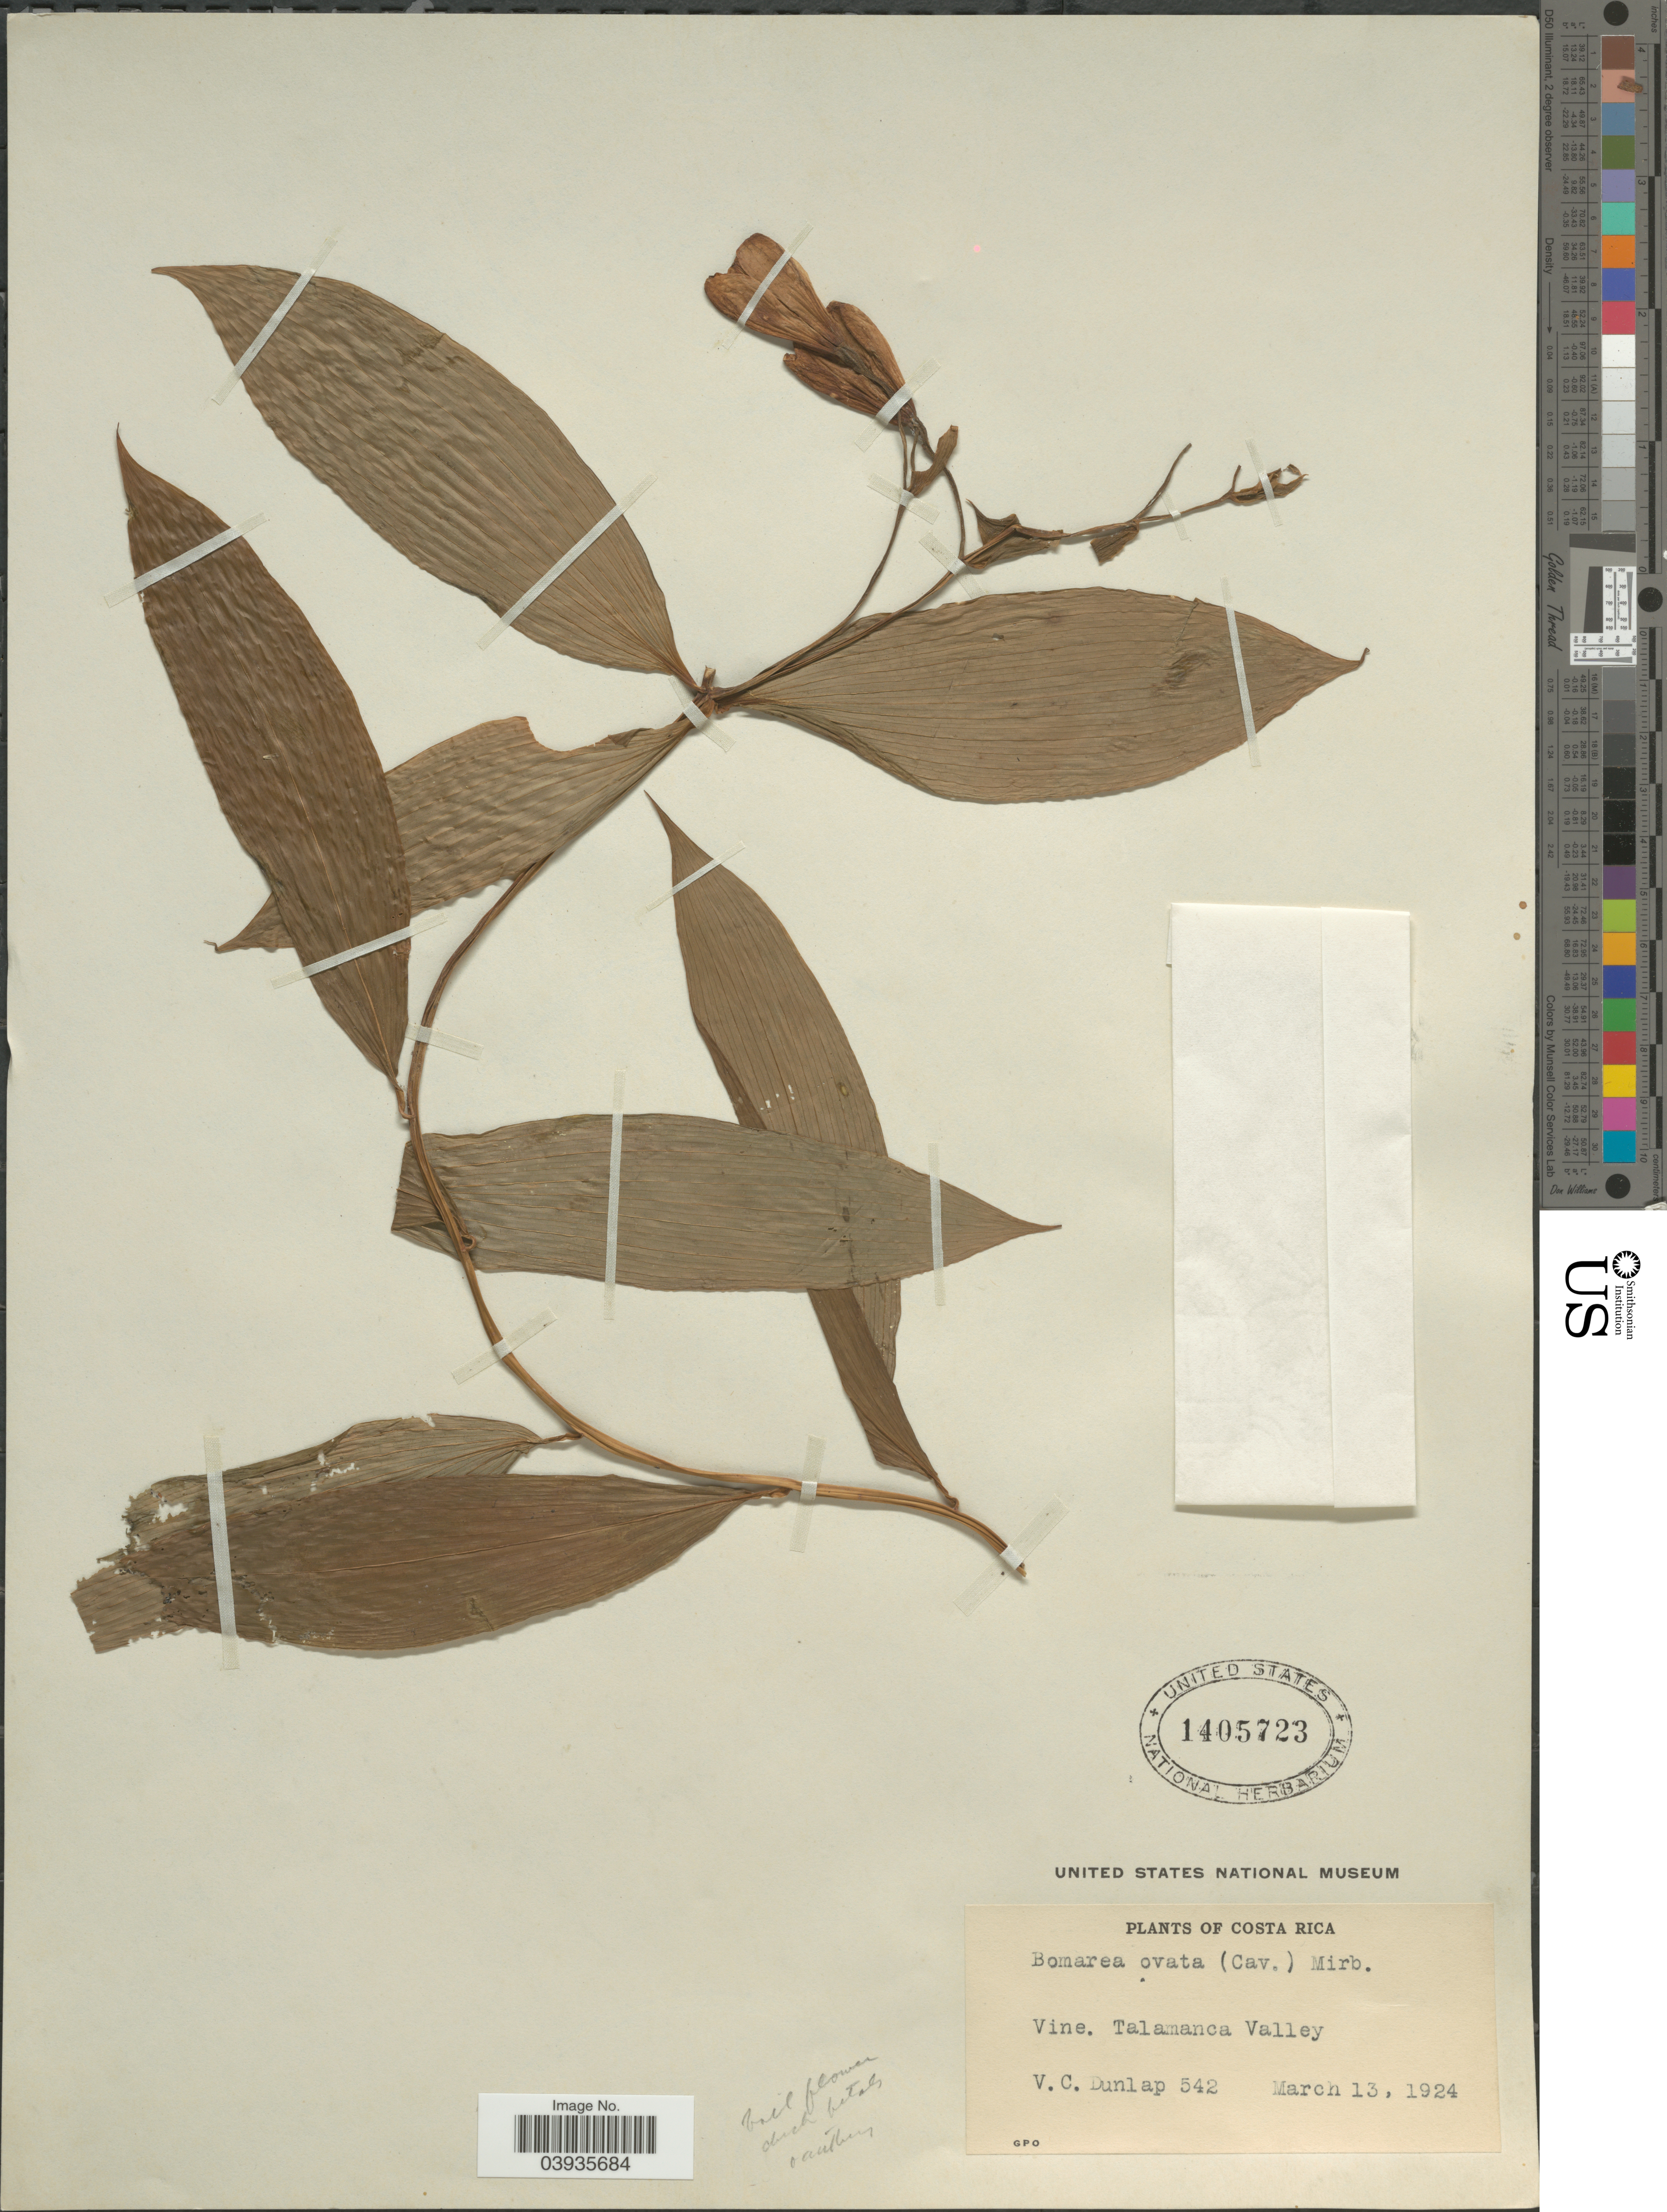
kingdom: Plantae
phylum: Tracheophyta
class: Liliopsida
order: Liliales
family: Alstroemeriaceae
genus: Bomarea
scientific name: Bomarea ovata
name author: (Cav.) Mirb.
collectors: V. C. Dunlap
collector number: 542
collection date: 1924-03-13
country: Costa Rica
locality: Talamanca Valley.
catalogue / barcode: US 1405723